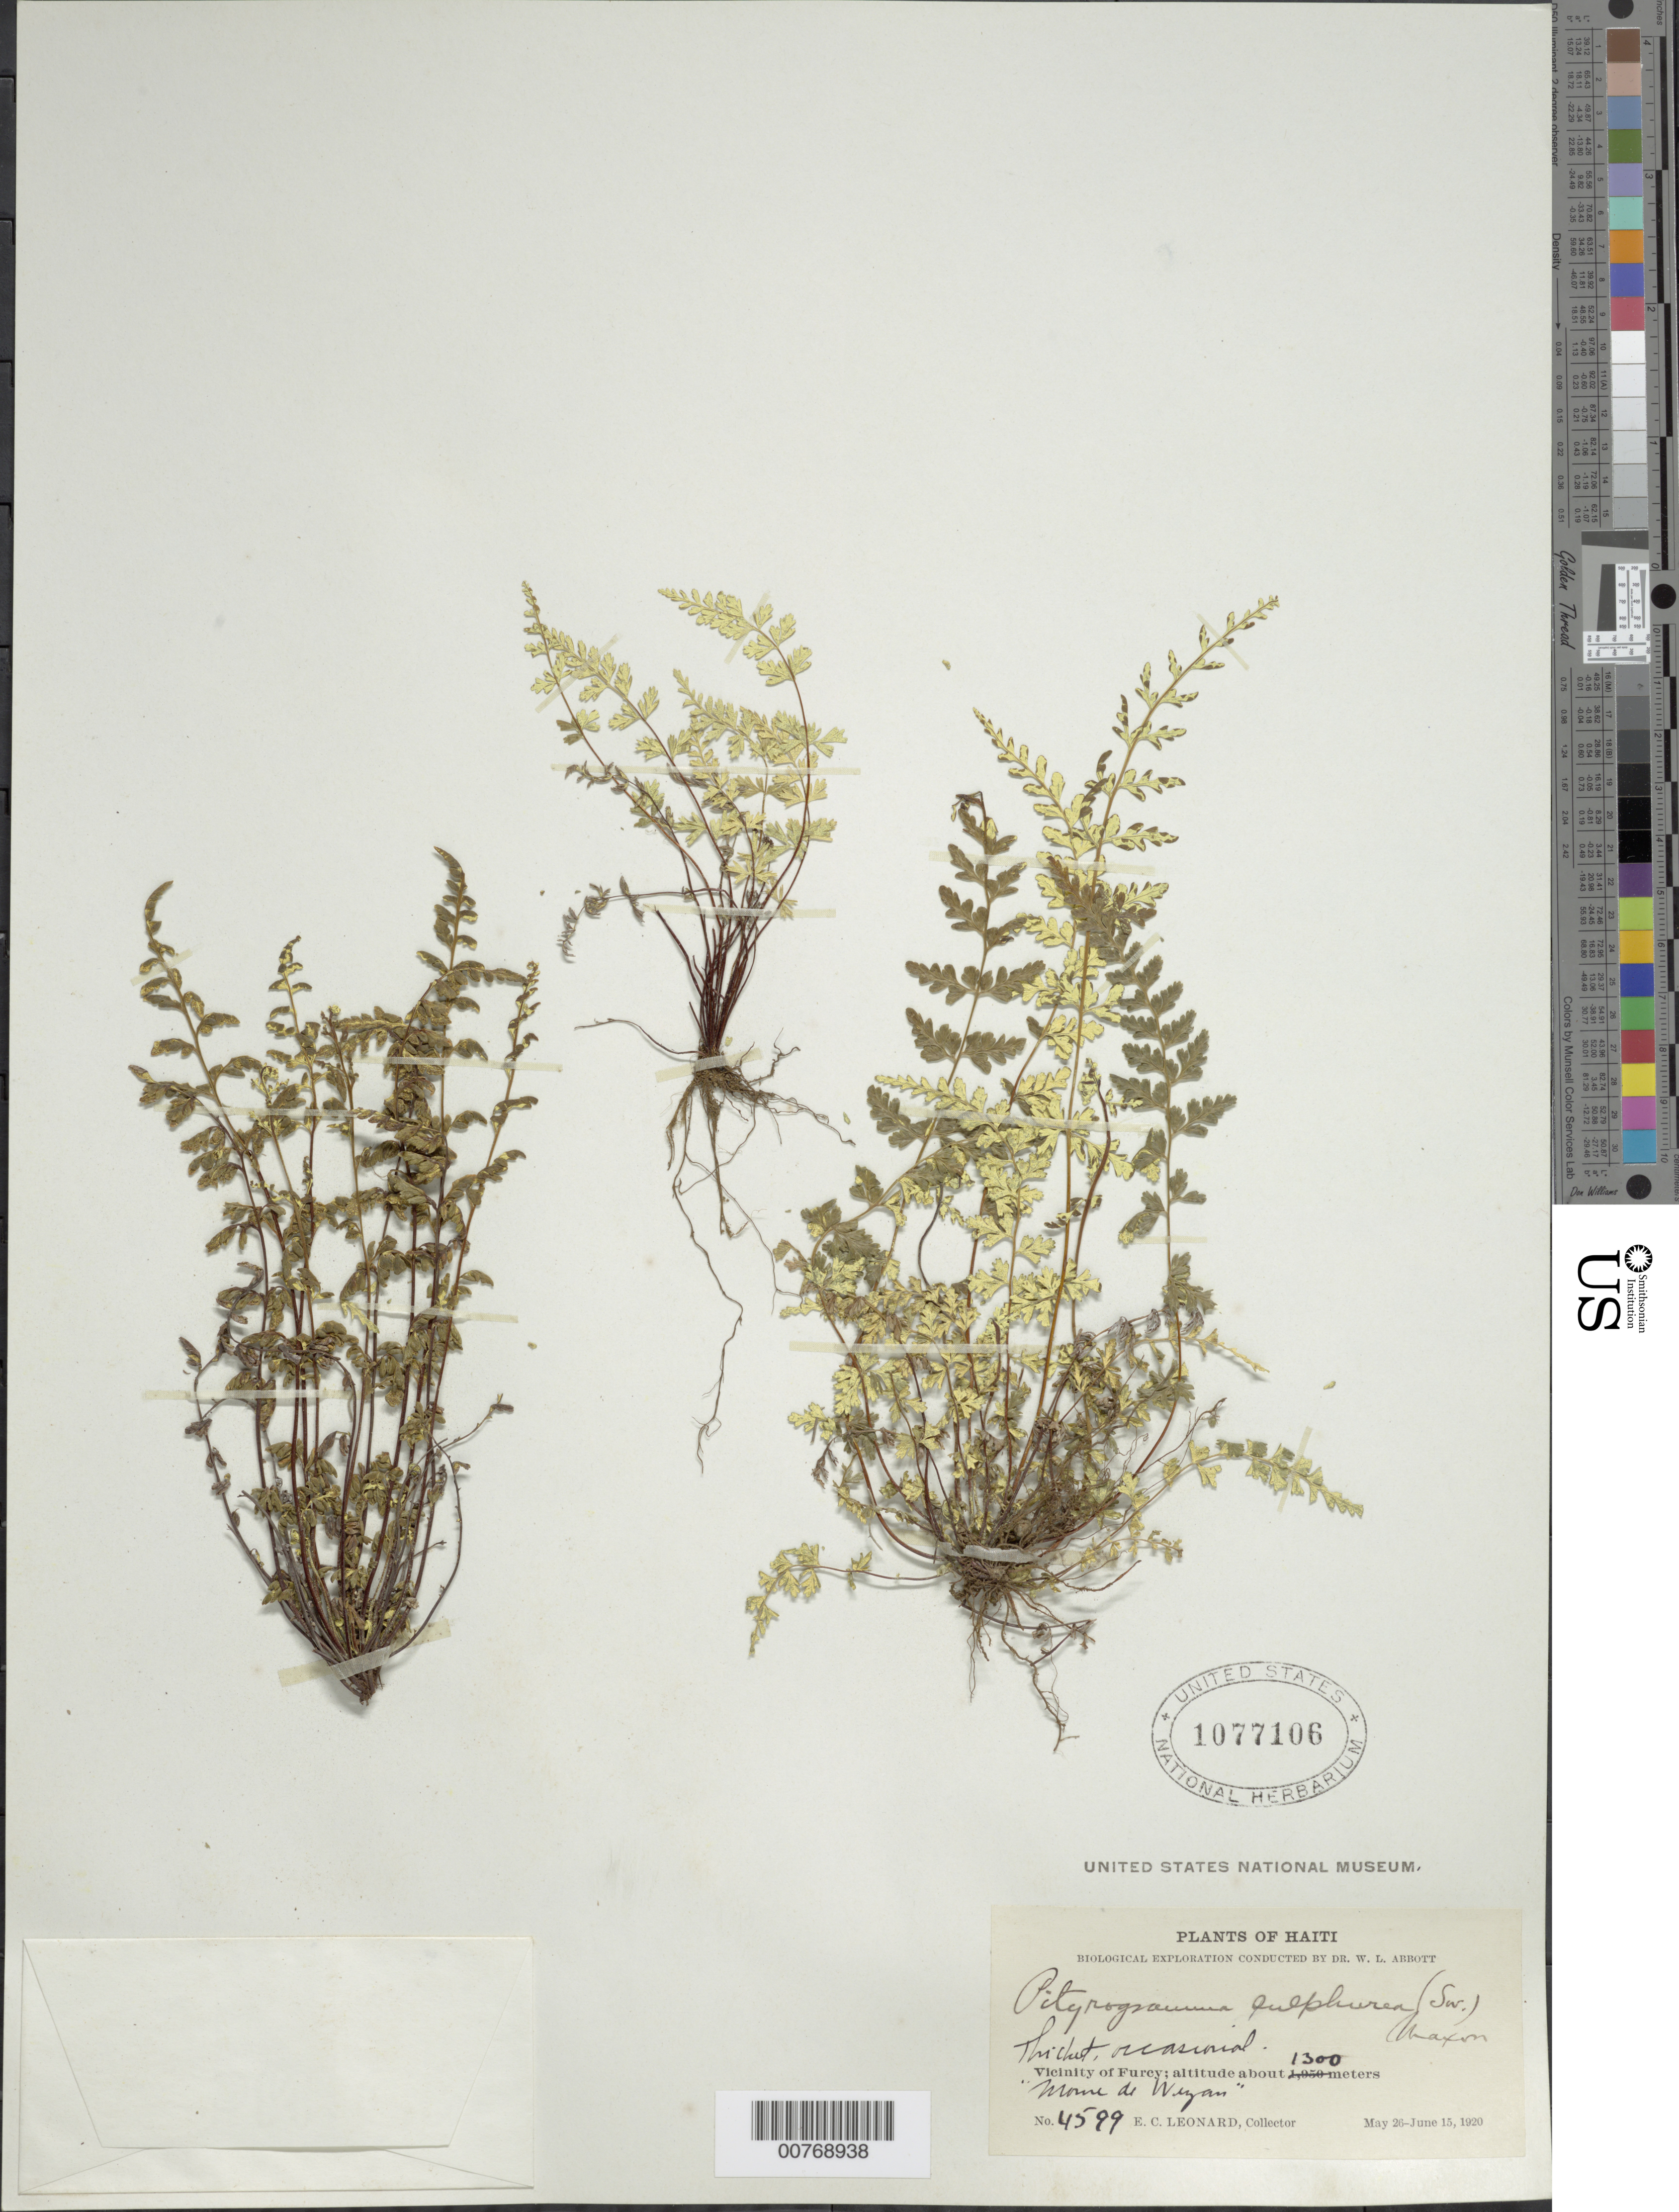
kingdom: Plantae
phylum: Tracheophyta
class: Polypodiopsida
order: Polypodiales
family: Pteridaceae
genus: Pityrogramma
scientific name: Pityrogramma sulphurea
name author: (Sw.) Maxon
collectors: E. C. Leonard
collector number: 4599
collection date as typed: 26 May 1920 15 Jun 1920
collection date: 1920-05-26/1920-06-15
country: Haiti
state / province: Ouest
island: Hispaniola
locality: Vicinity of Furcy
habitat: Thicket, occasional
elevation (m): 1300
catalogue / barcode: US 1077106